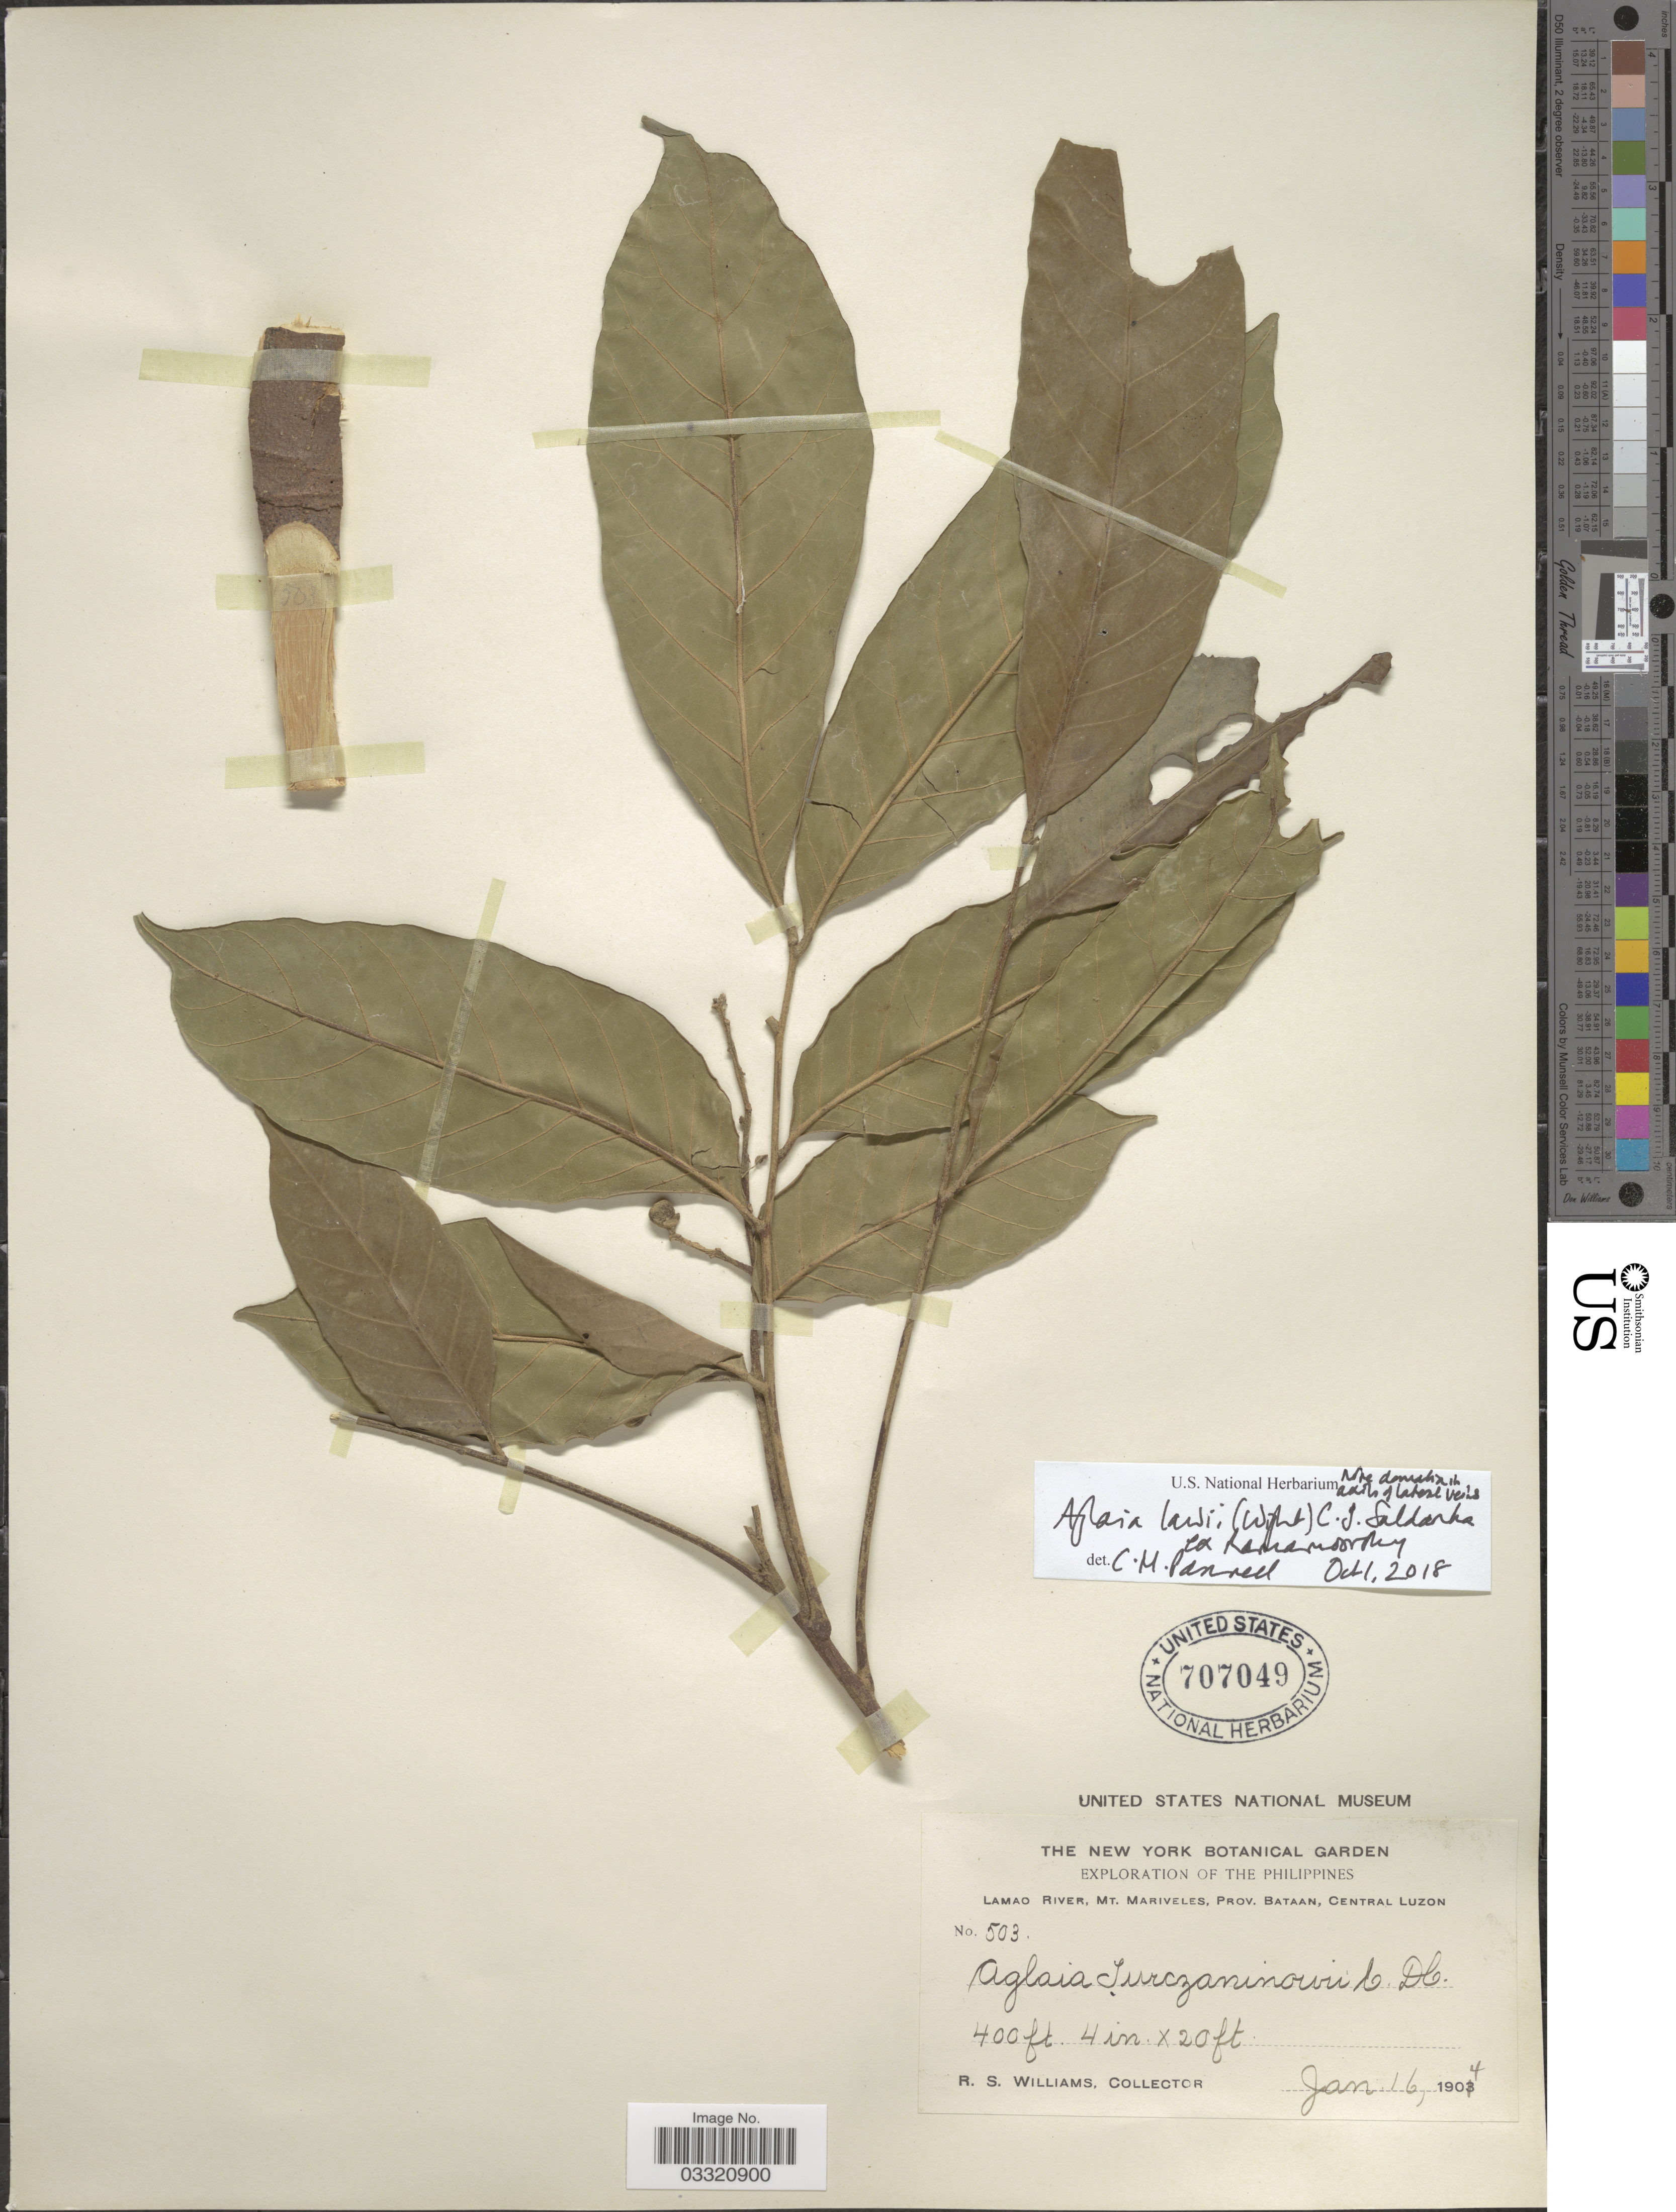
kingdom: Plantae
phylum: Tracheophyta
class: Magnoliopsida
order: Sapindales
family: Meliaceae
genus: Aglaia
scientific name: Aglaia lawii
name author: (Wight) C.J. Saldanha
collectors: R. S. Williams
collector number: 503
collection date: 1904-01-16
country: Philippines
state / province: Central Luzon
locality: Lamao River, Mt. Mariveles, Prov. Bataan.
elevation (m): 122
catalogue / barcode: US 707049